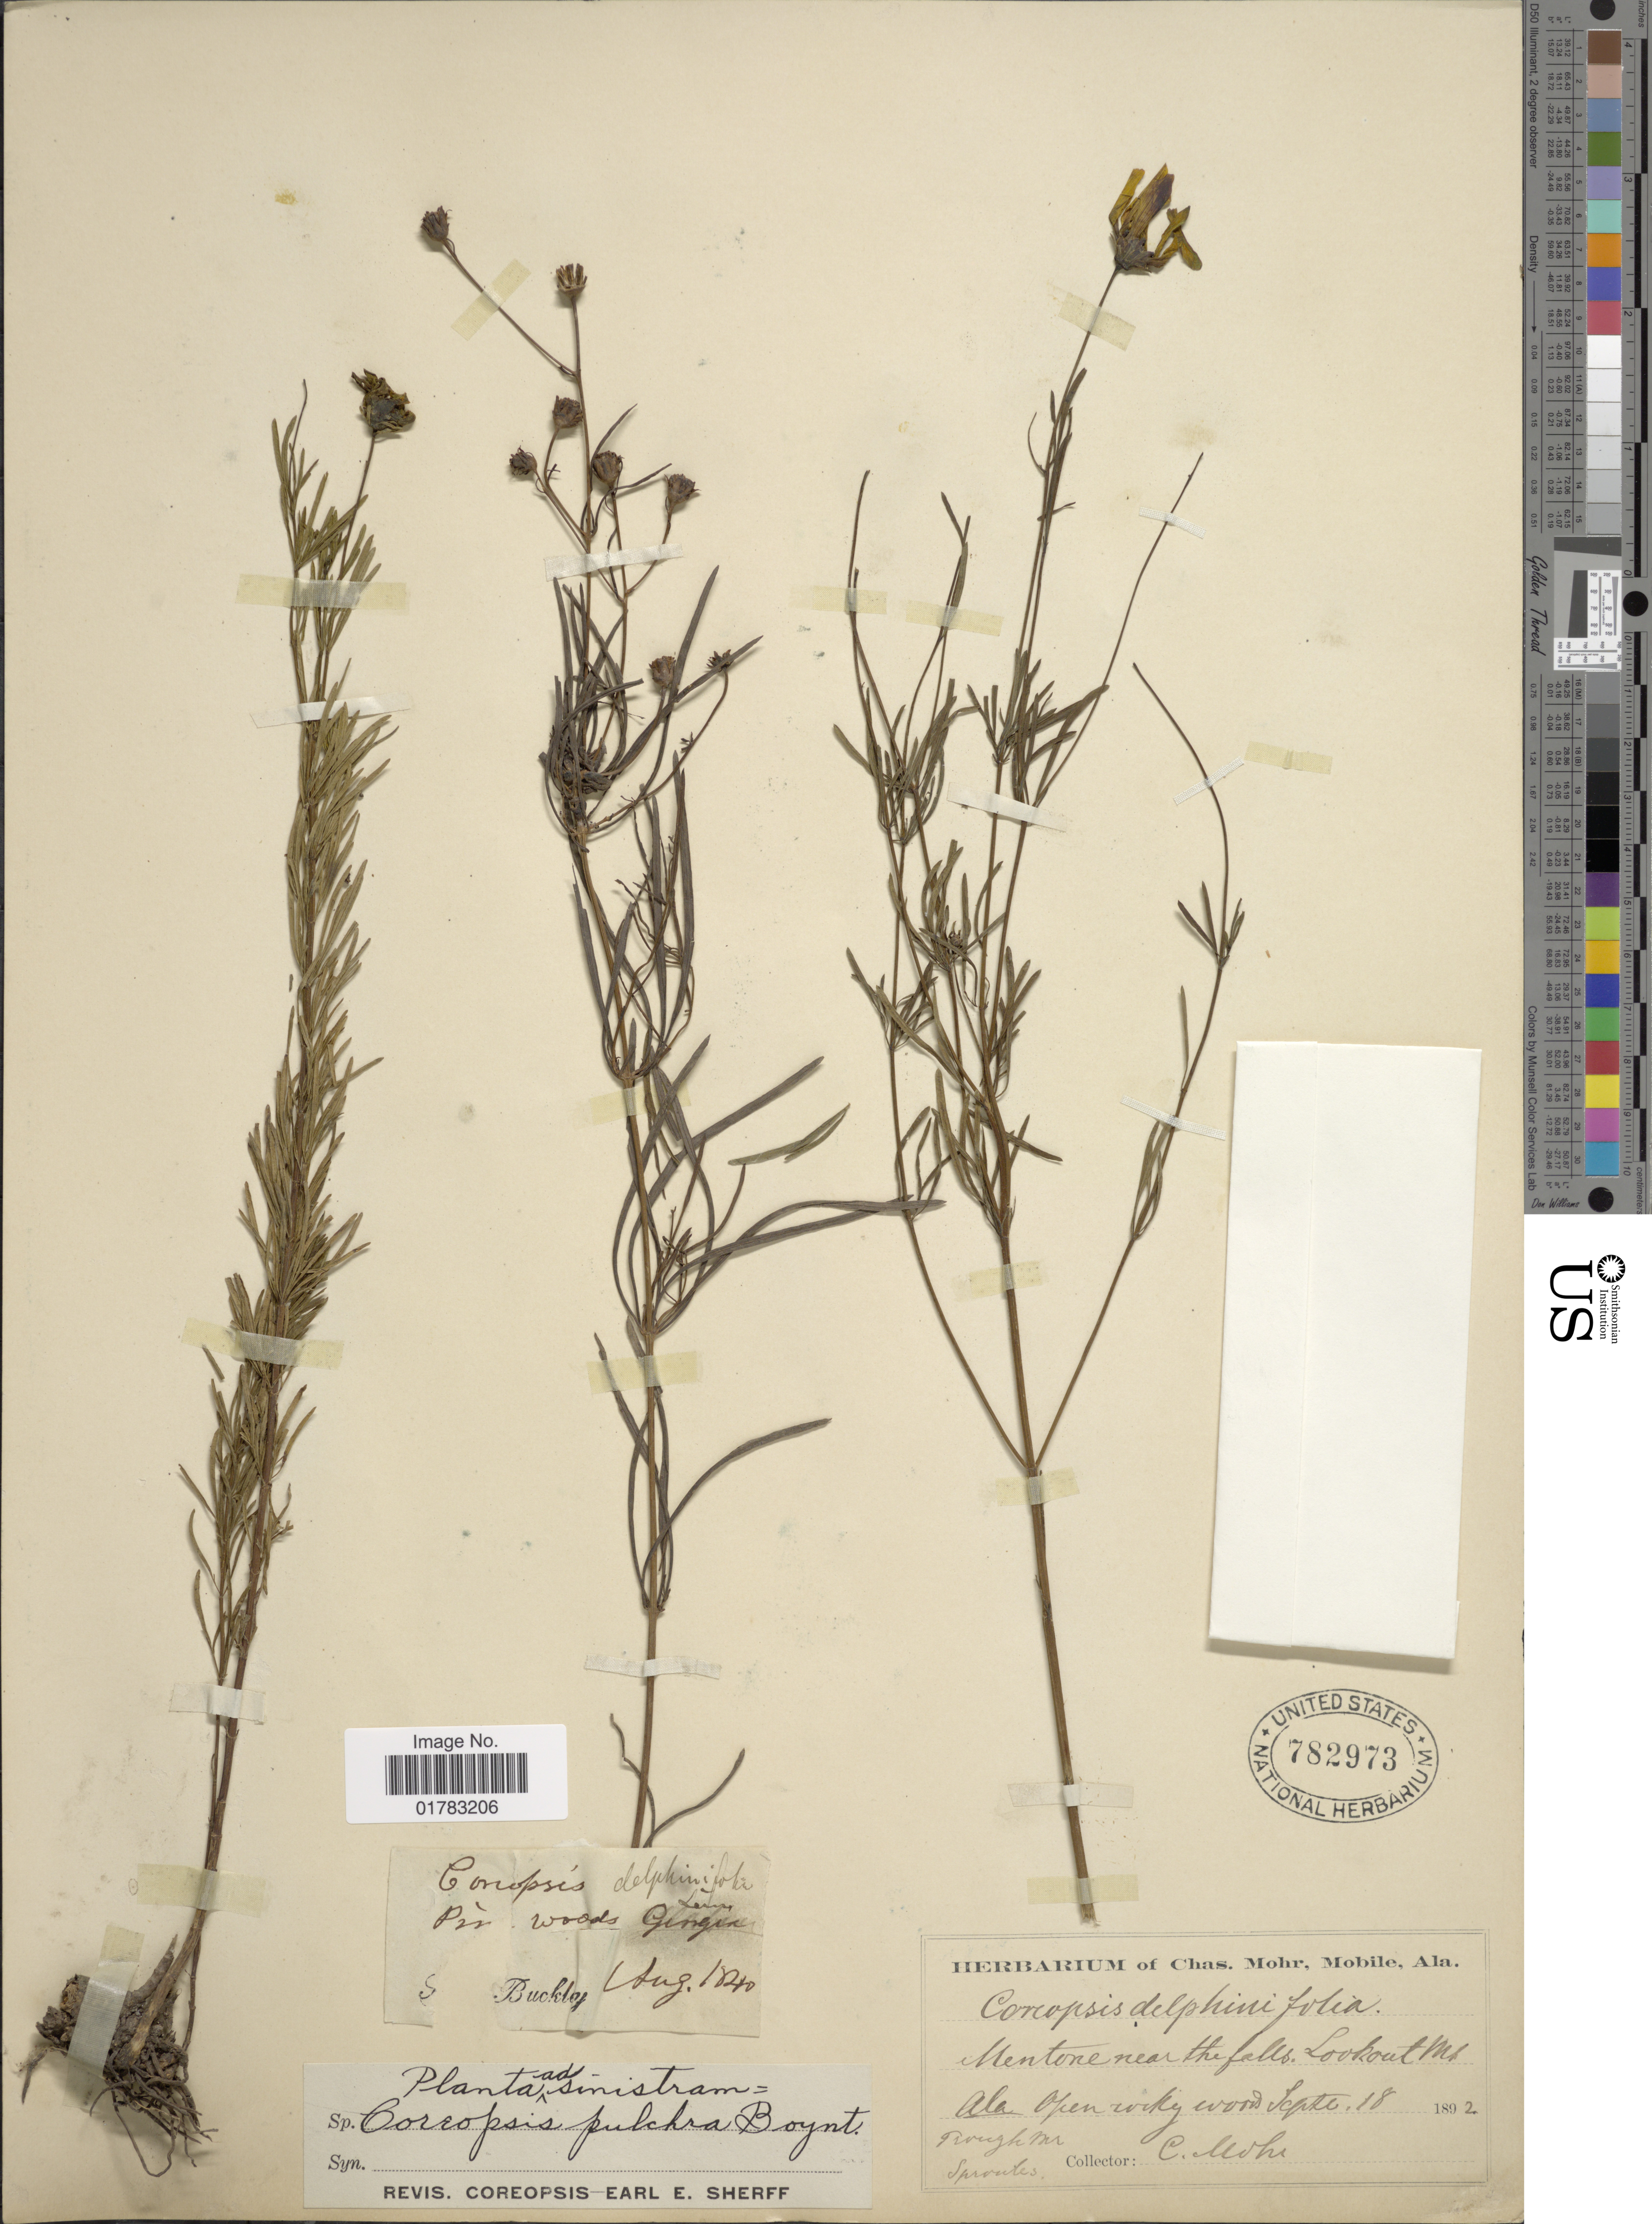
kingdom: Plantae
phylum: Tracheophyta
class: Magnoliopsida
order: Asterales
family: Asteraceae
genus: Coreopsis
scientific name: Coreopsis pulchra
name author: Boynton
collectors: C. T. Mohr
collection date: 1892-09-18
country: United States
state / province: Alabama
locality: Mentone near the falls, Lookout Mt., open rocky woods, through Mr, Sproutes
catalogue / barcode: US 782973